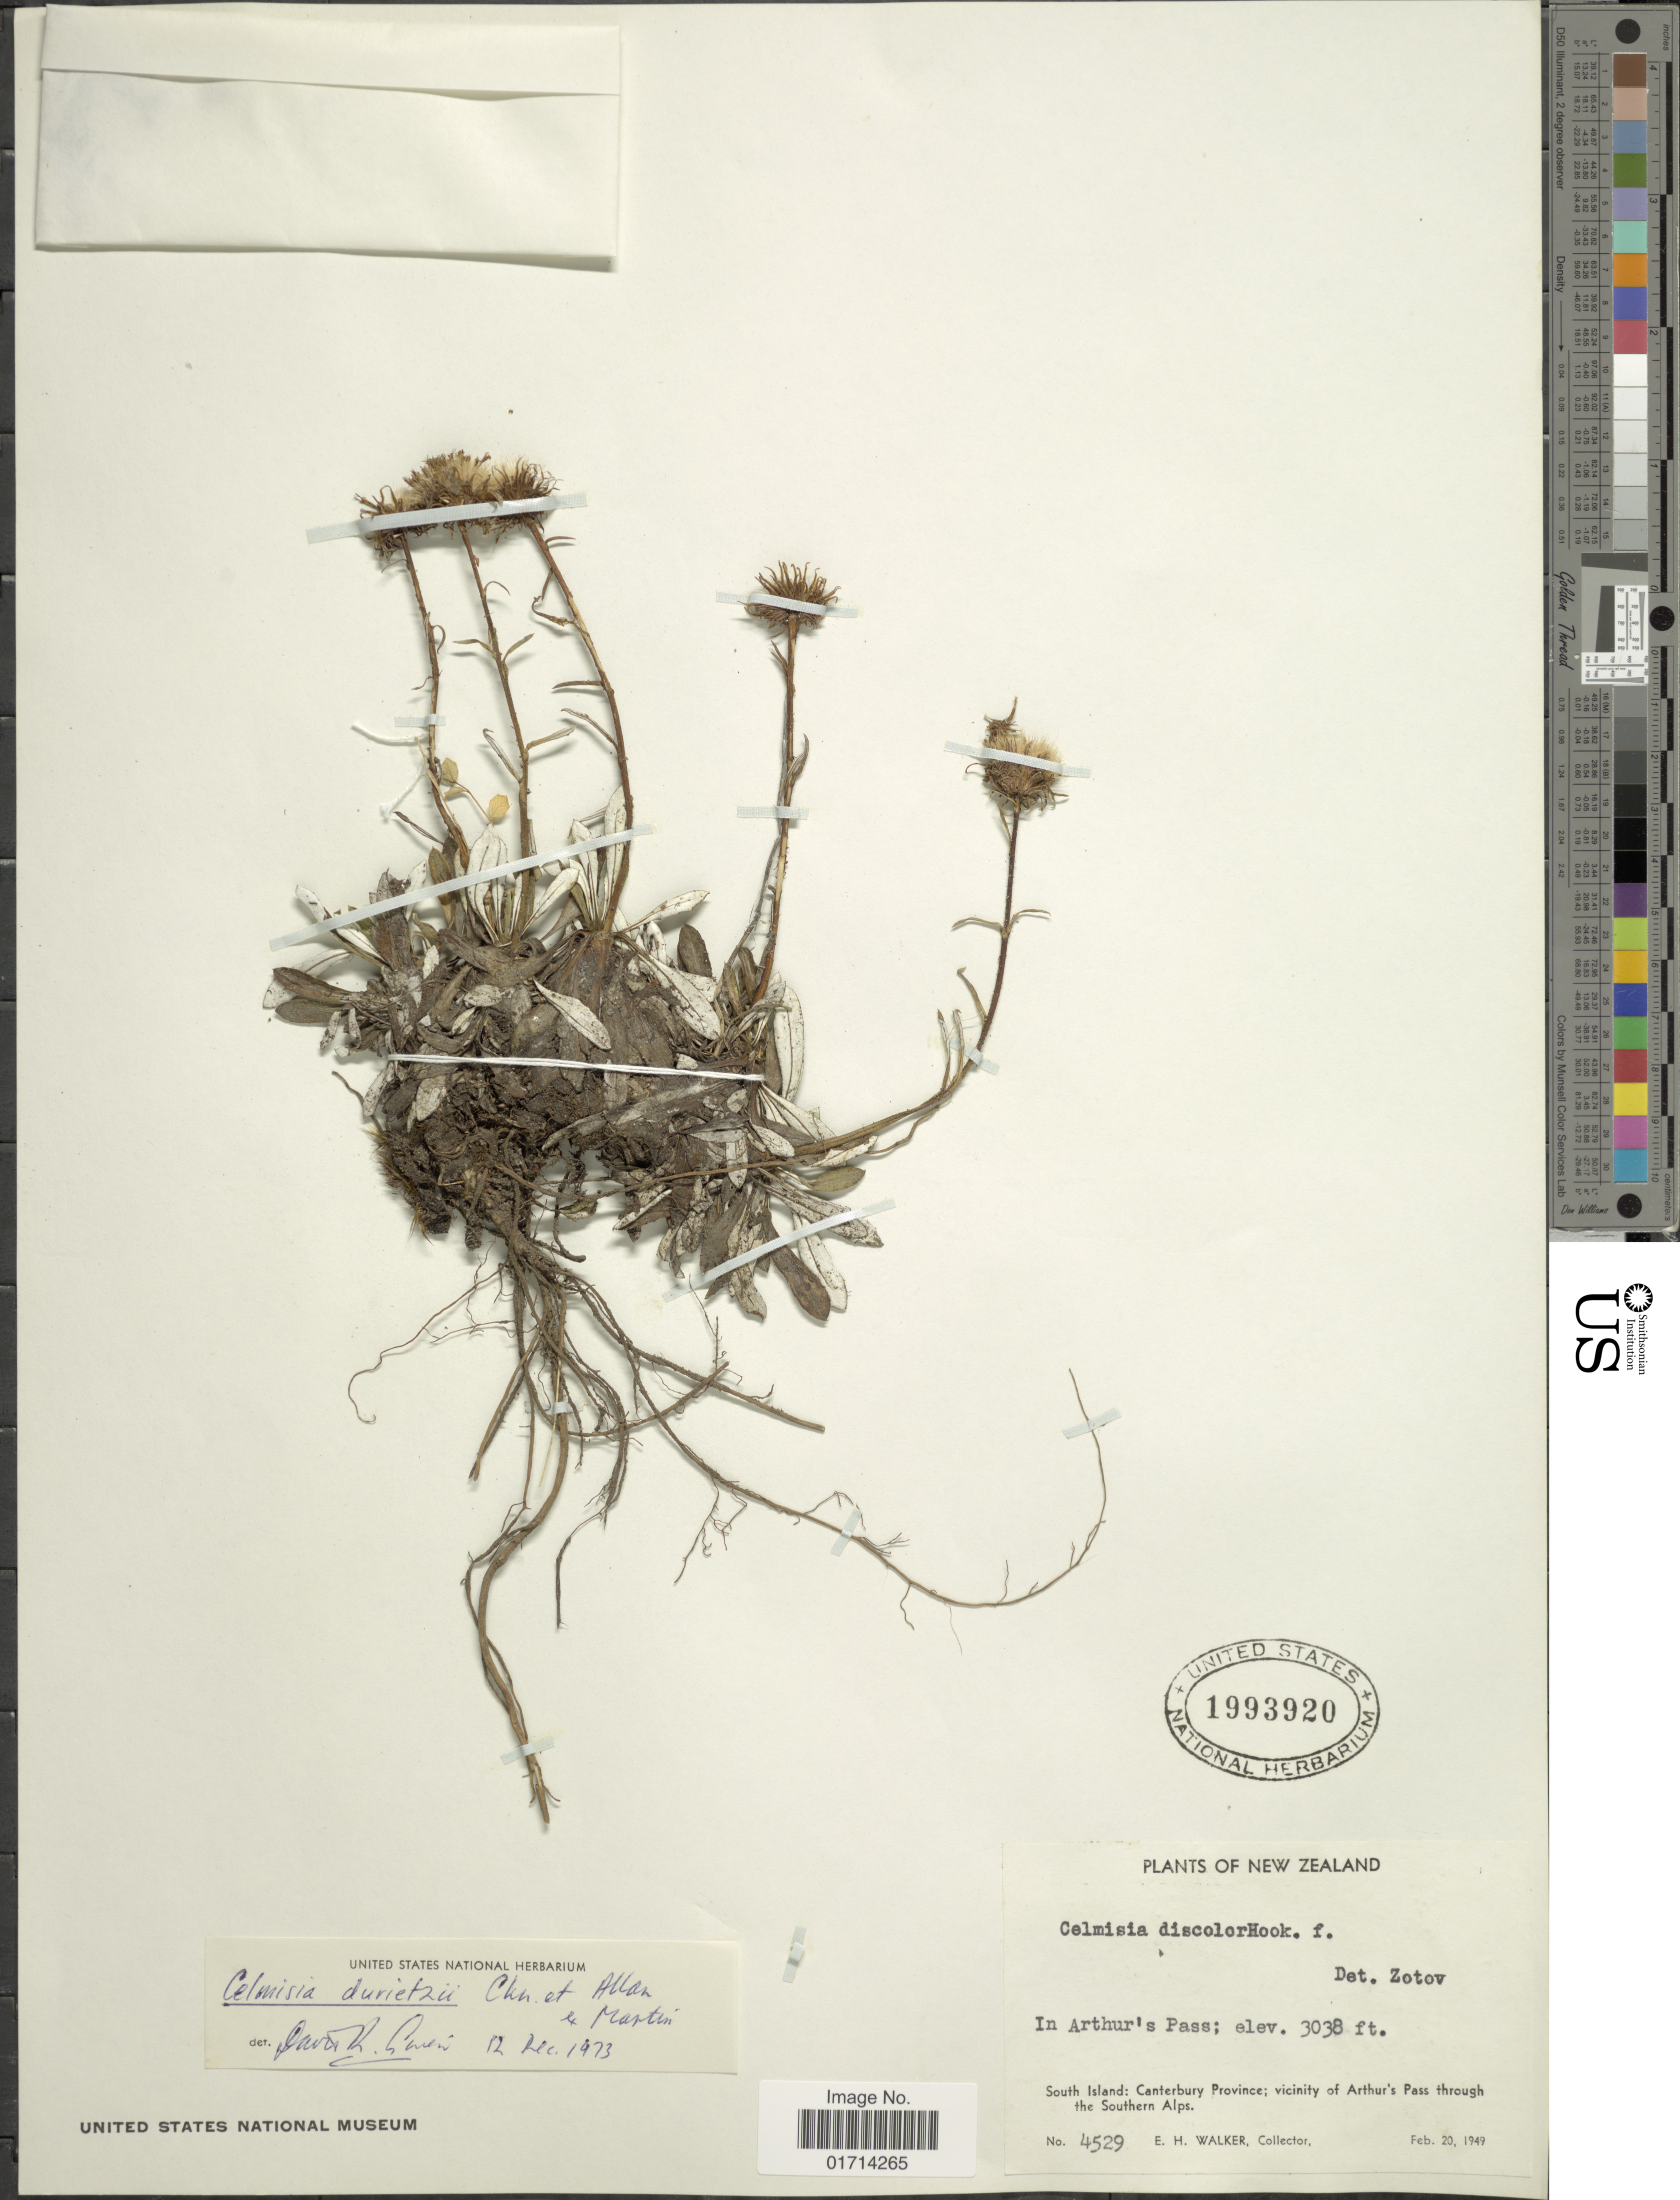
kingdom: Plantae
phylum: Tracheophyta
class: Magnoliopsida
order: Asterales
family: Asteraceae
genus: Celmisia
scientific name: Celmisia discolor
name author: Hook. f.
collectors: E. H. Walker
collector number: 4529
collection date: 1949-02-20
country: New Zealand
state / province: Canterbury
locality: South Island: Canterbury Province; vicinity of Arthur's Pass through the Southern Alps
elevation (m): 926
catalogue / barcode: US 1993920